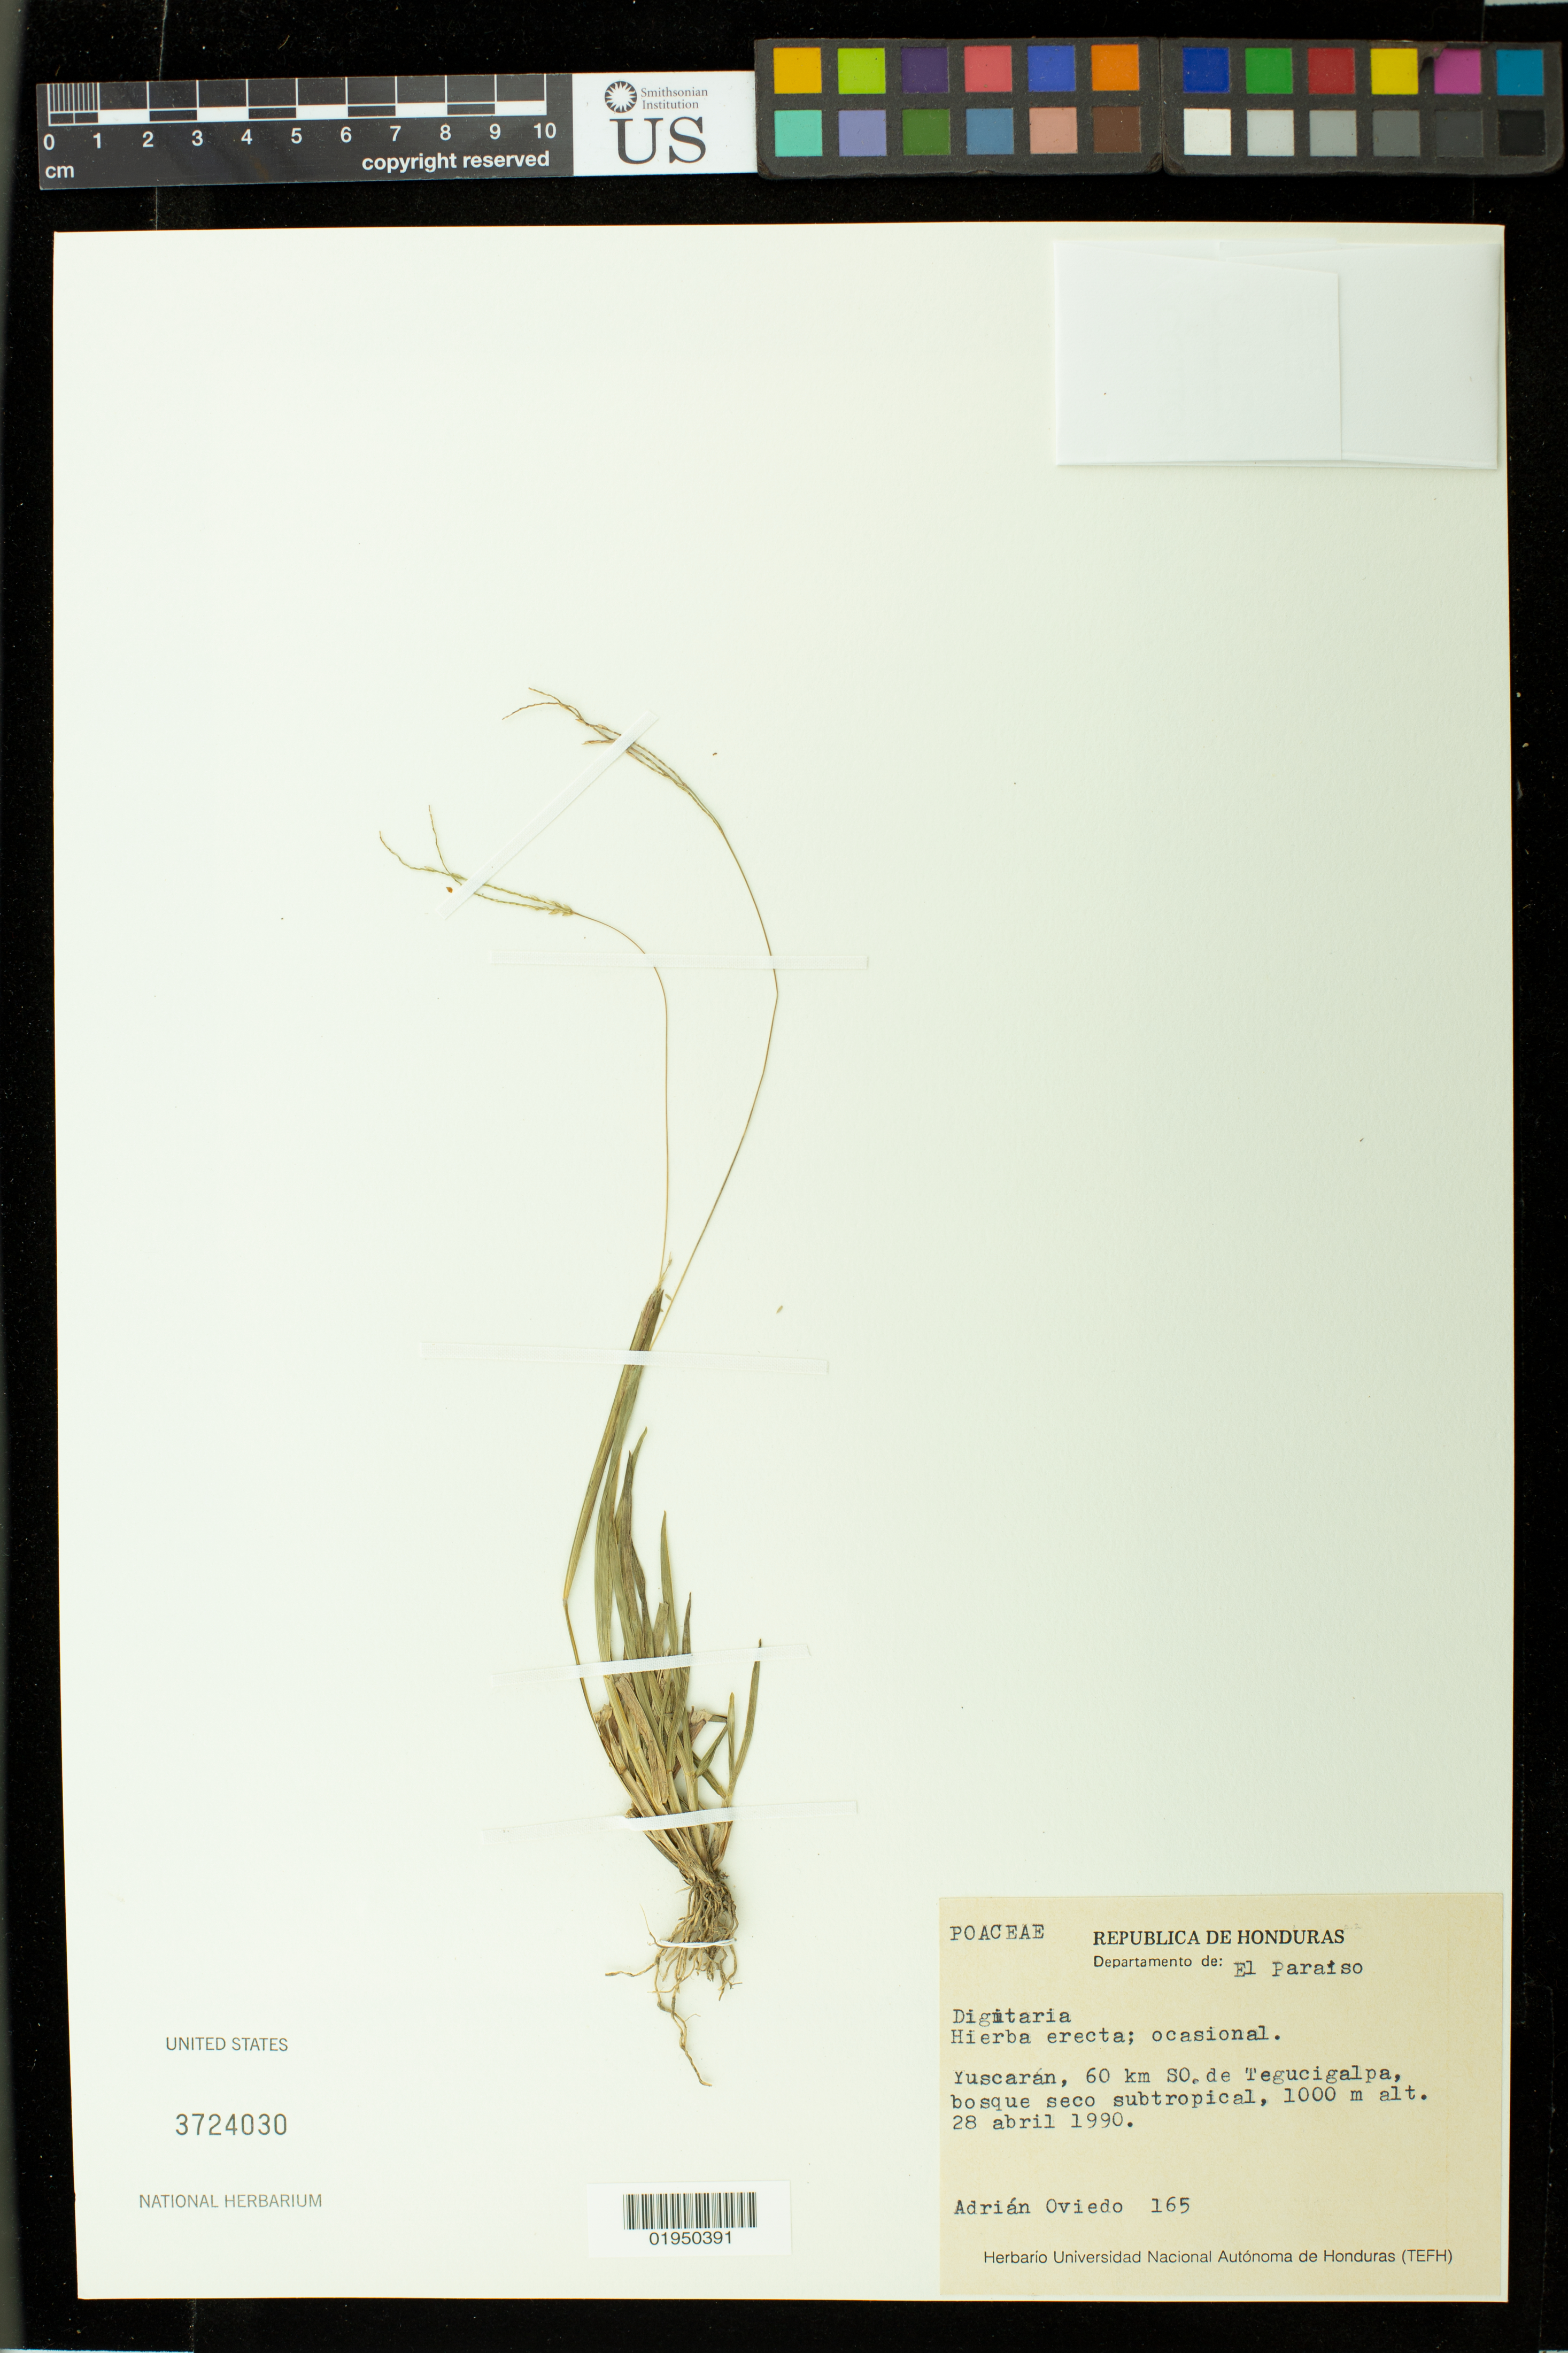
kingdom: Plantae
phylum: Tracheophyta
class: Liliopsida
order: Poales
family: Poaceae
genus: Digitaria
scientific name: Digitaria sp.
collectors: A. Oviedo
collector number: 165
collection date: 1990-04-28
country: Honduras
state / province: El Paraíso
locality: Yuscaran. 60 km SO. de Tegucigalpa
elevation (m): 1000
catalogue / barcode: US 3724030